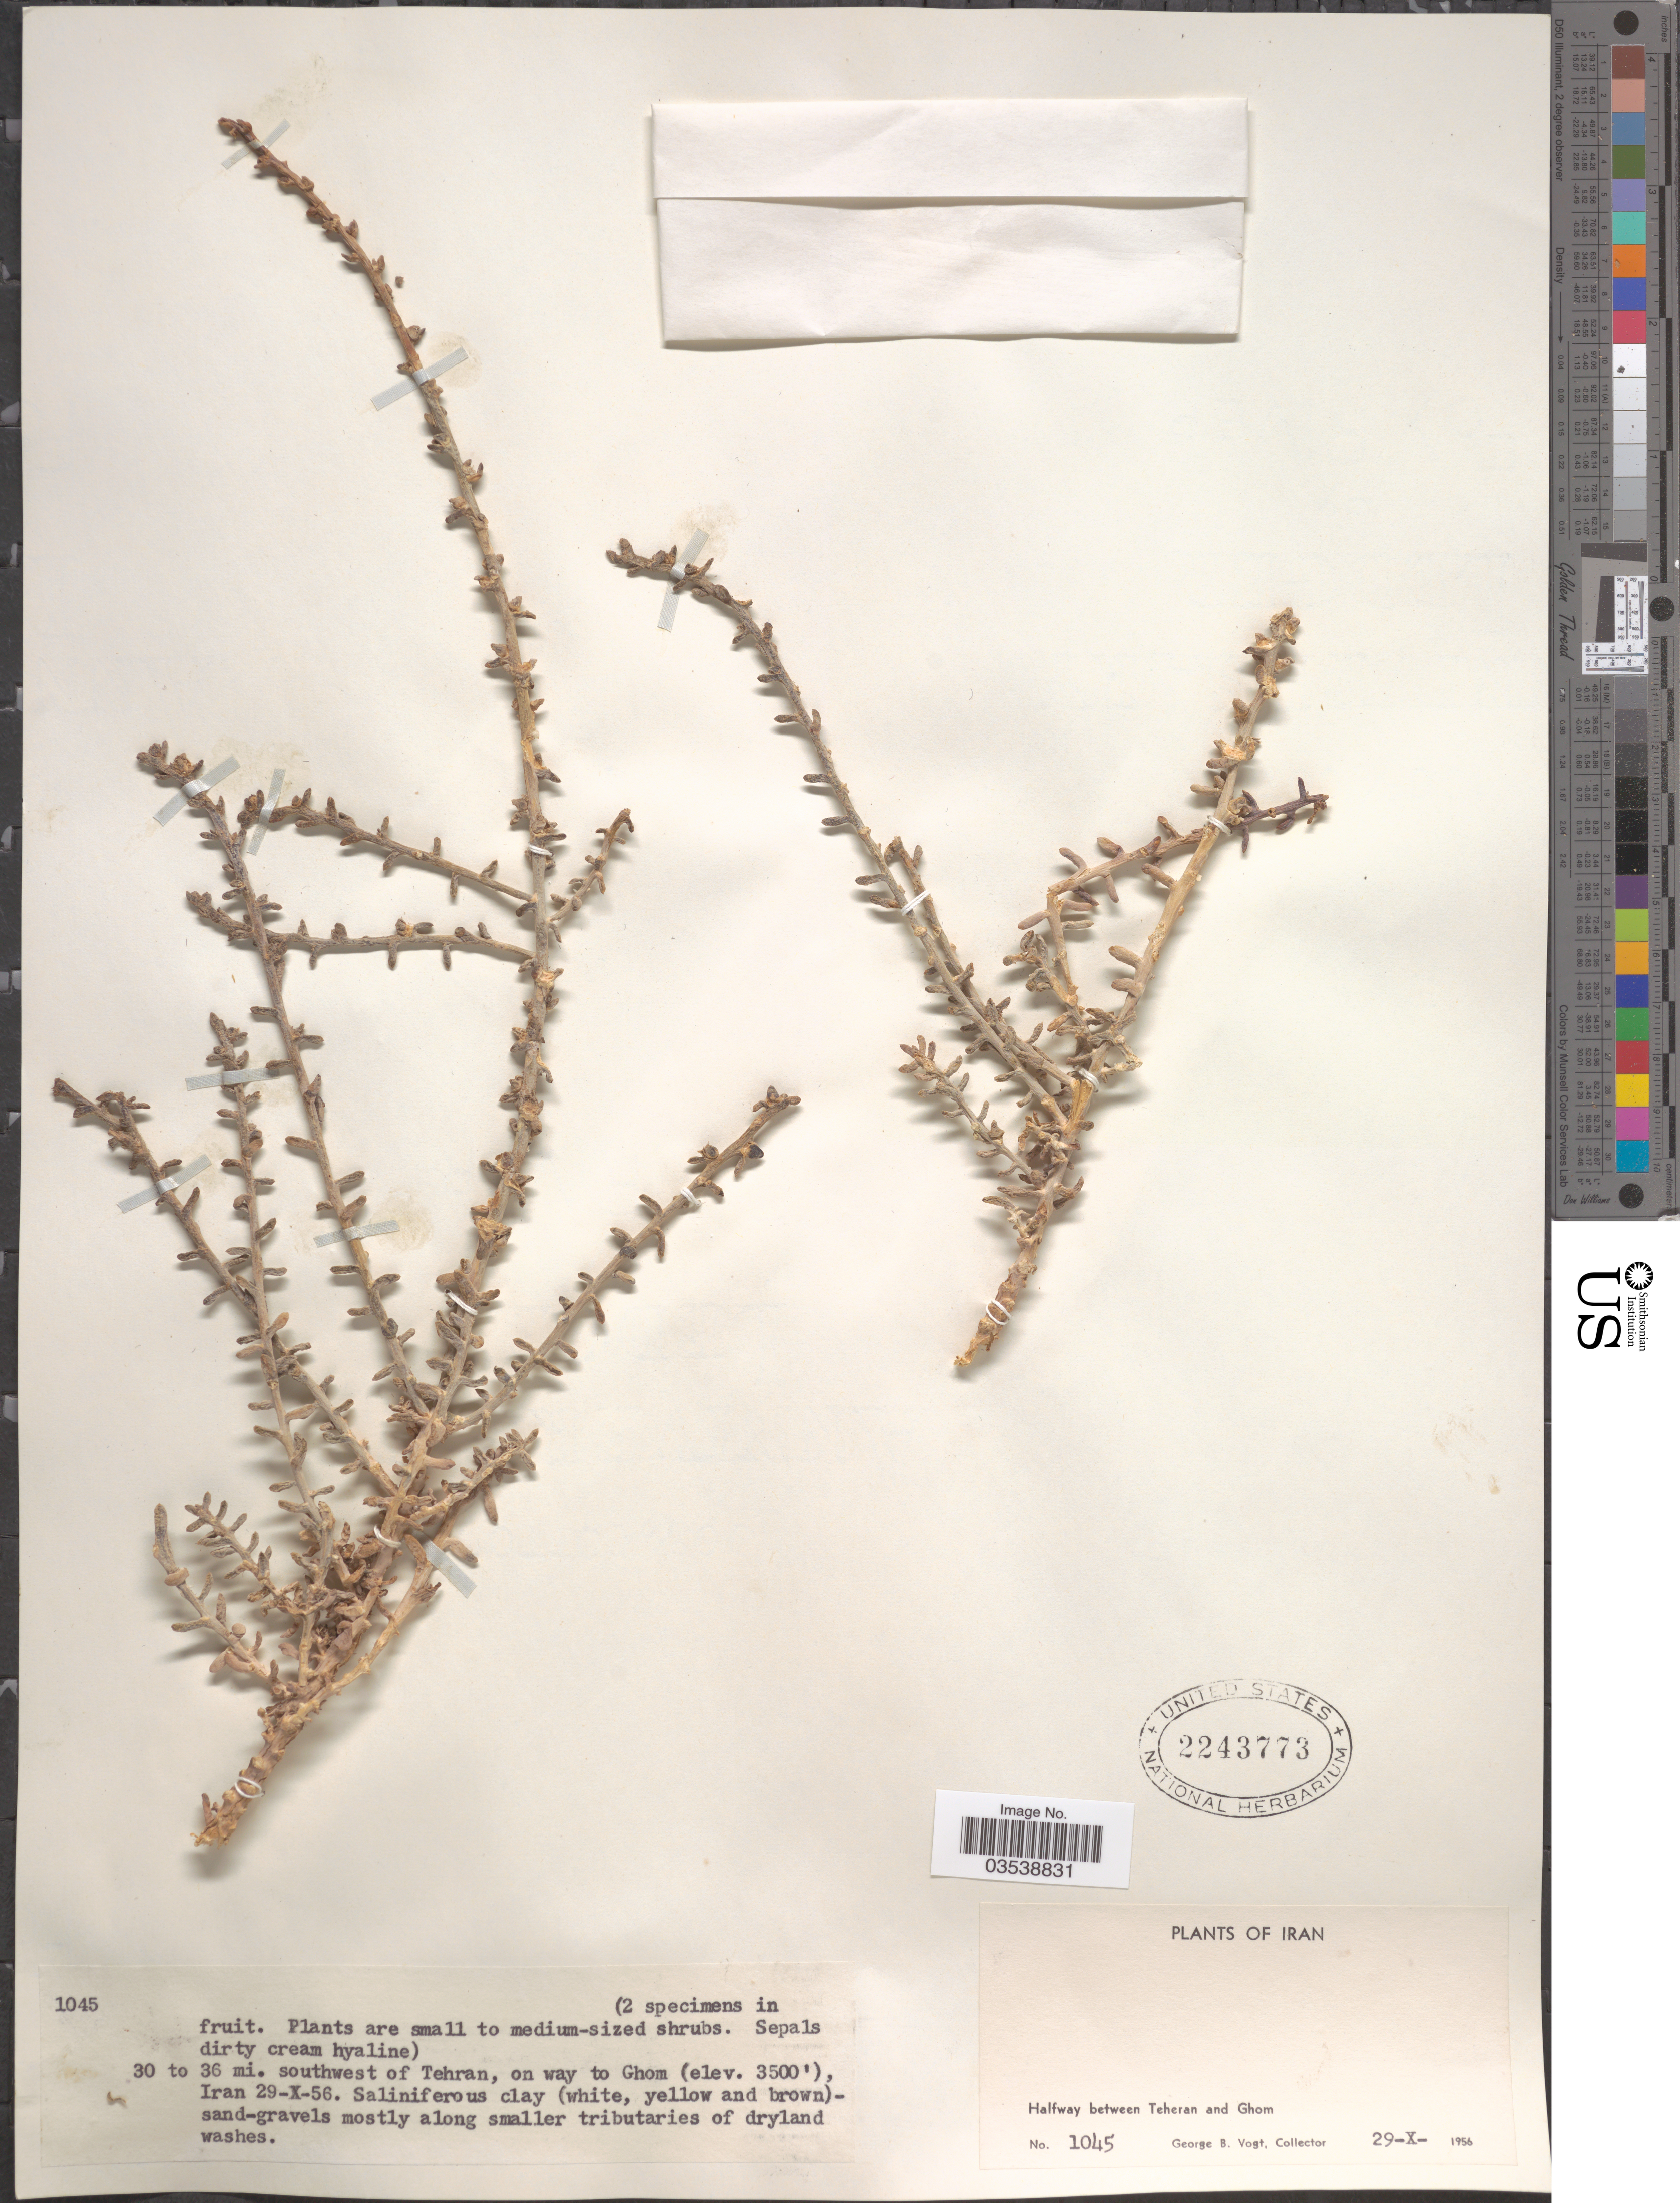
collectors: G. B. Vogt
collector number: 1045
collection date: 1956-10-29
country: Iran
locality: Halfway between Teheran and Ghom. 30 to 36 mi. southwest of Tehran, on way to Ghom.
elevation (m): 1067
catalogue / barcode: US 2243773